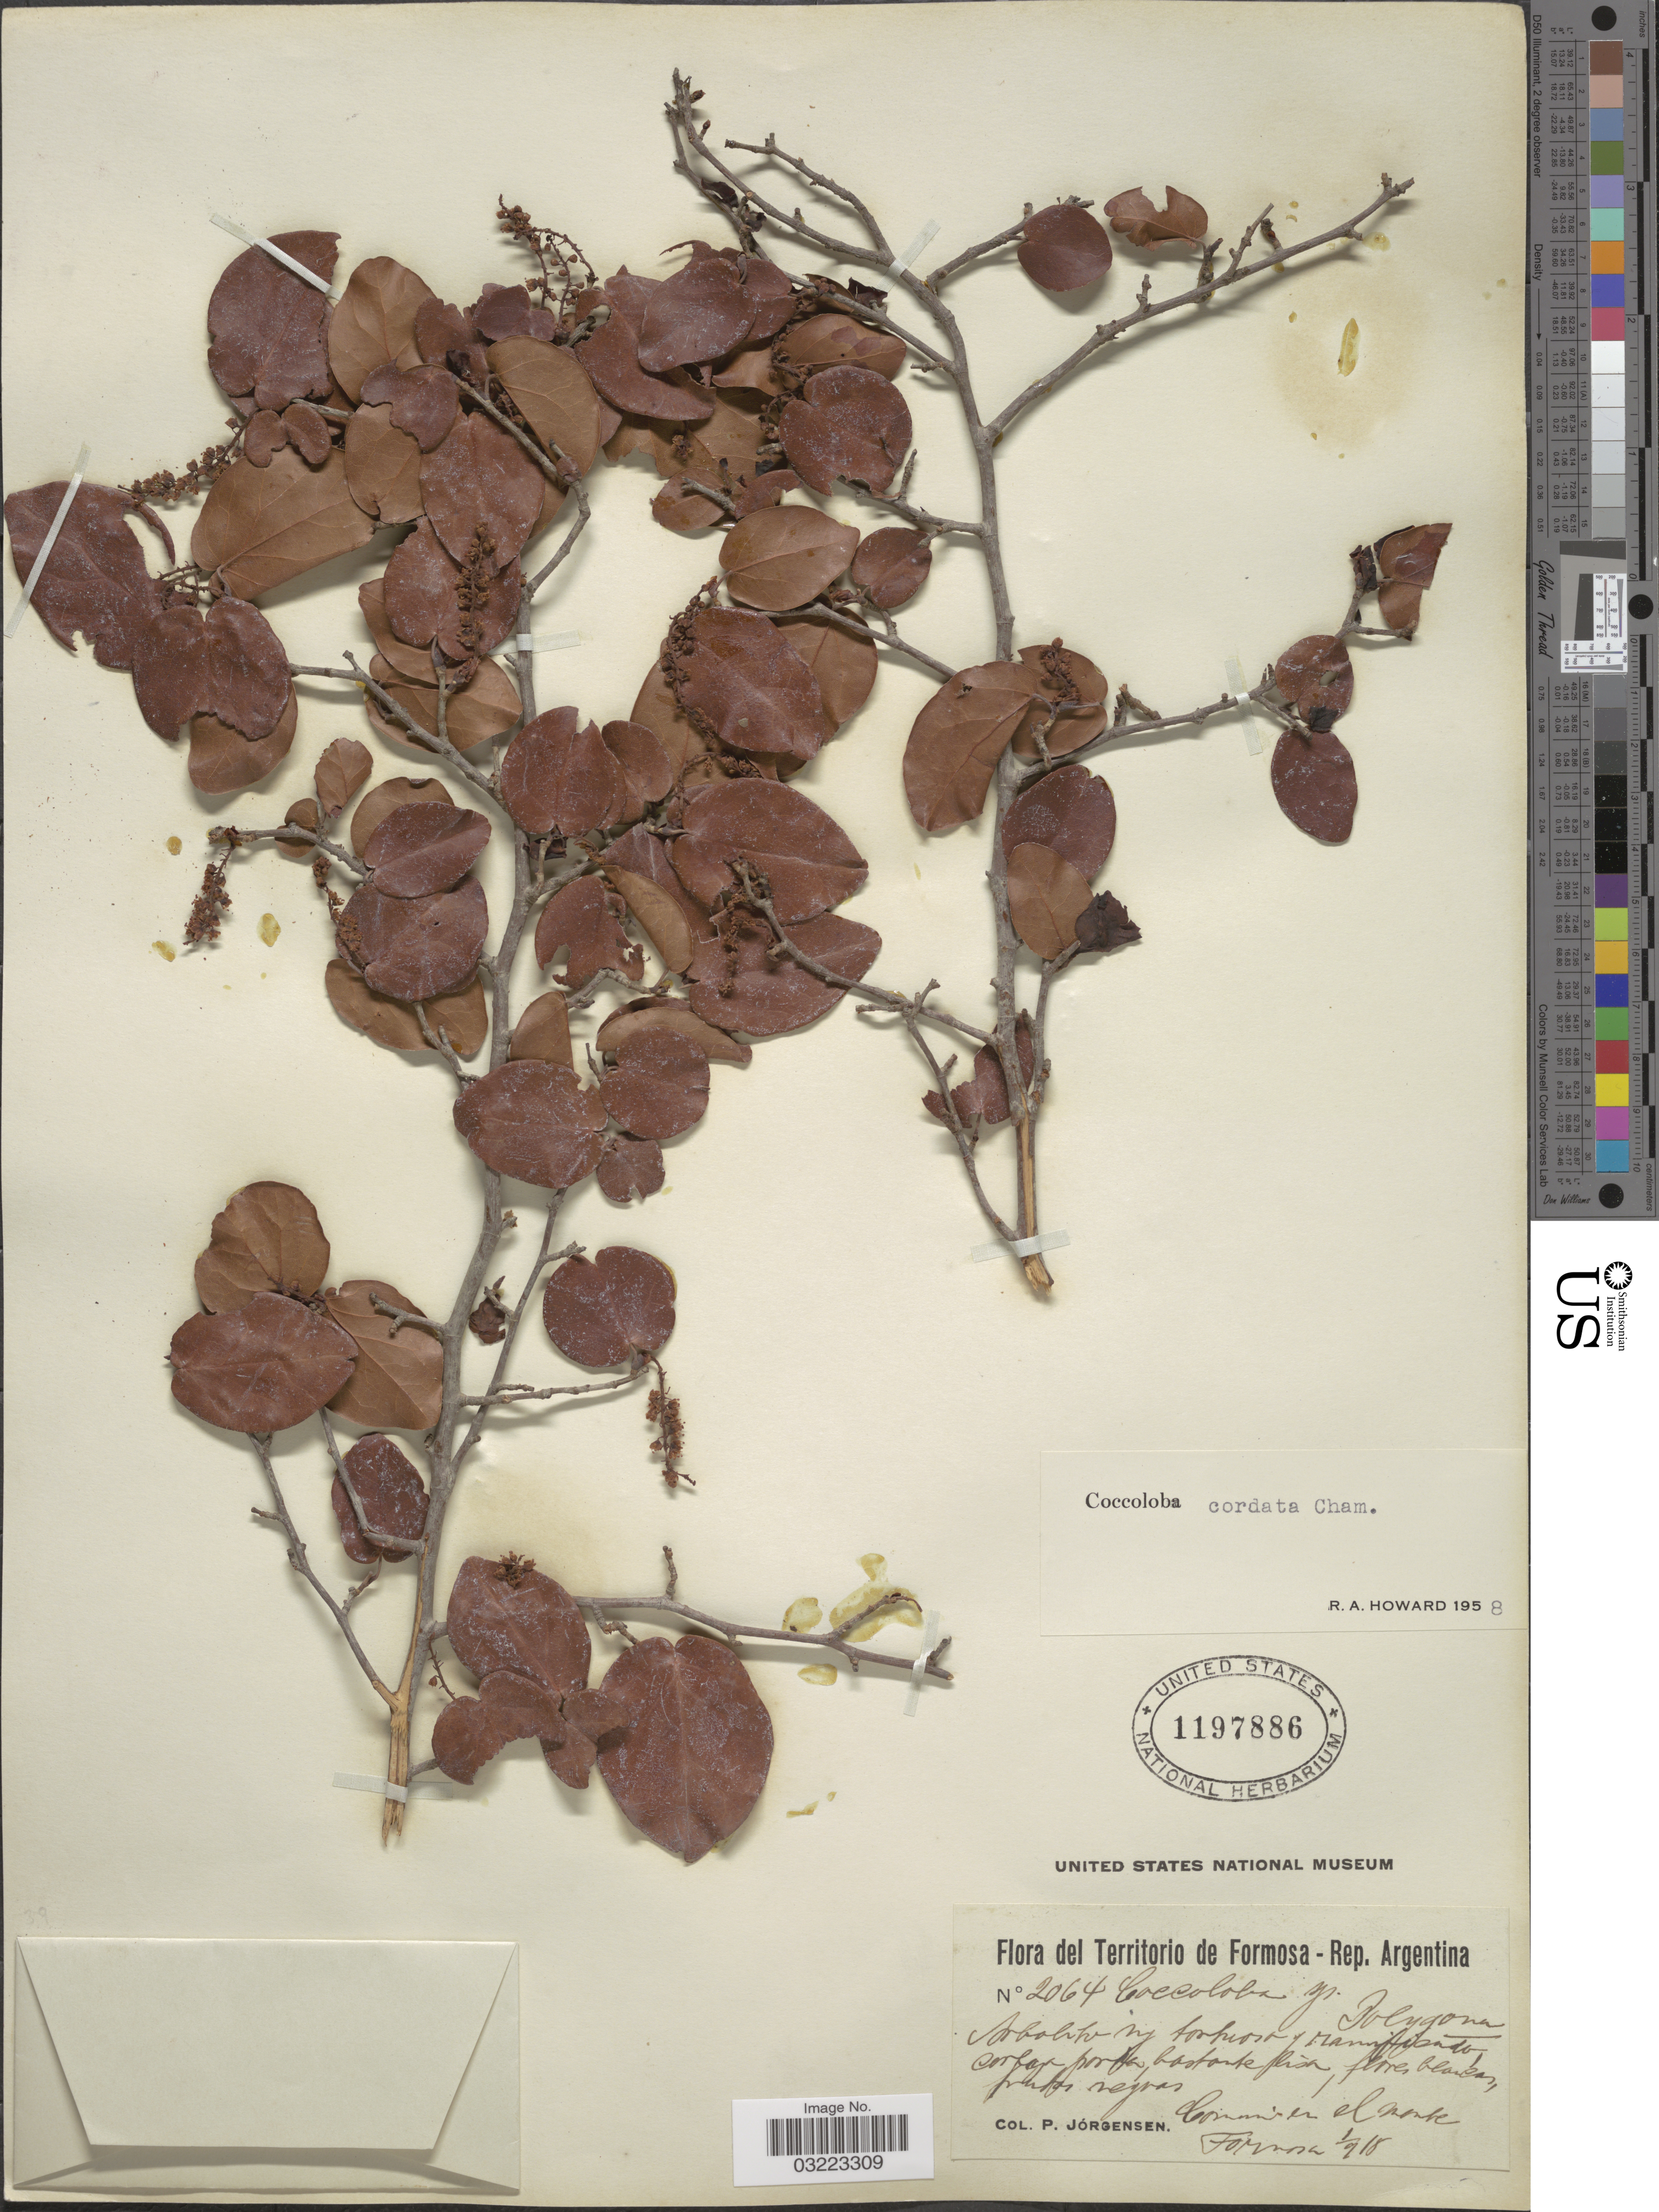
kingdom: Plantae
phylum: Tracheophyta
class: Magnoliopsida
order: Caryophyllales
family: Polygonaceae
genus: Coccoloba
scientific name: Coccoloba cordata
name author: Cham.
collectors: P. Jörgensen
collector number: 2064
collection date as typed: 1/9 18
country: Argentina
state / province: Formosa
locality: Comun en el monte. Formosa.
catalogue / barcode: US 1197886